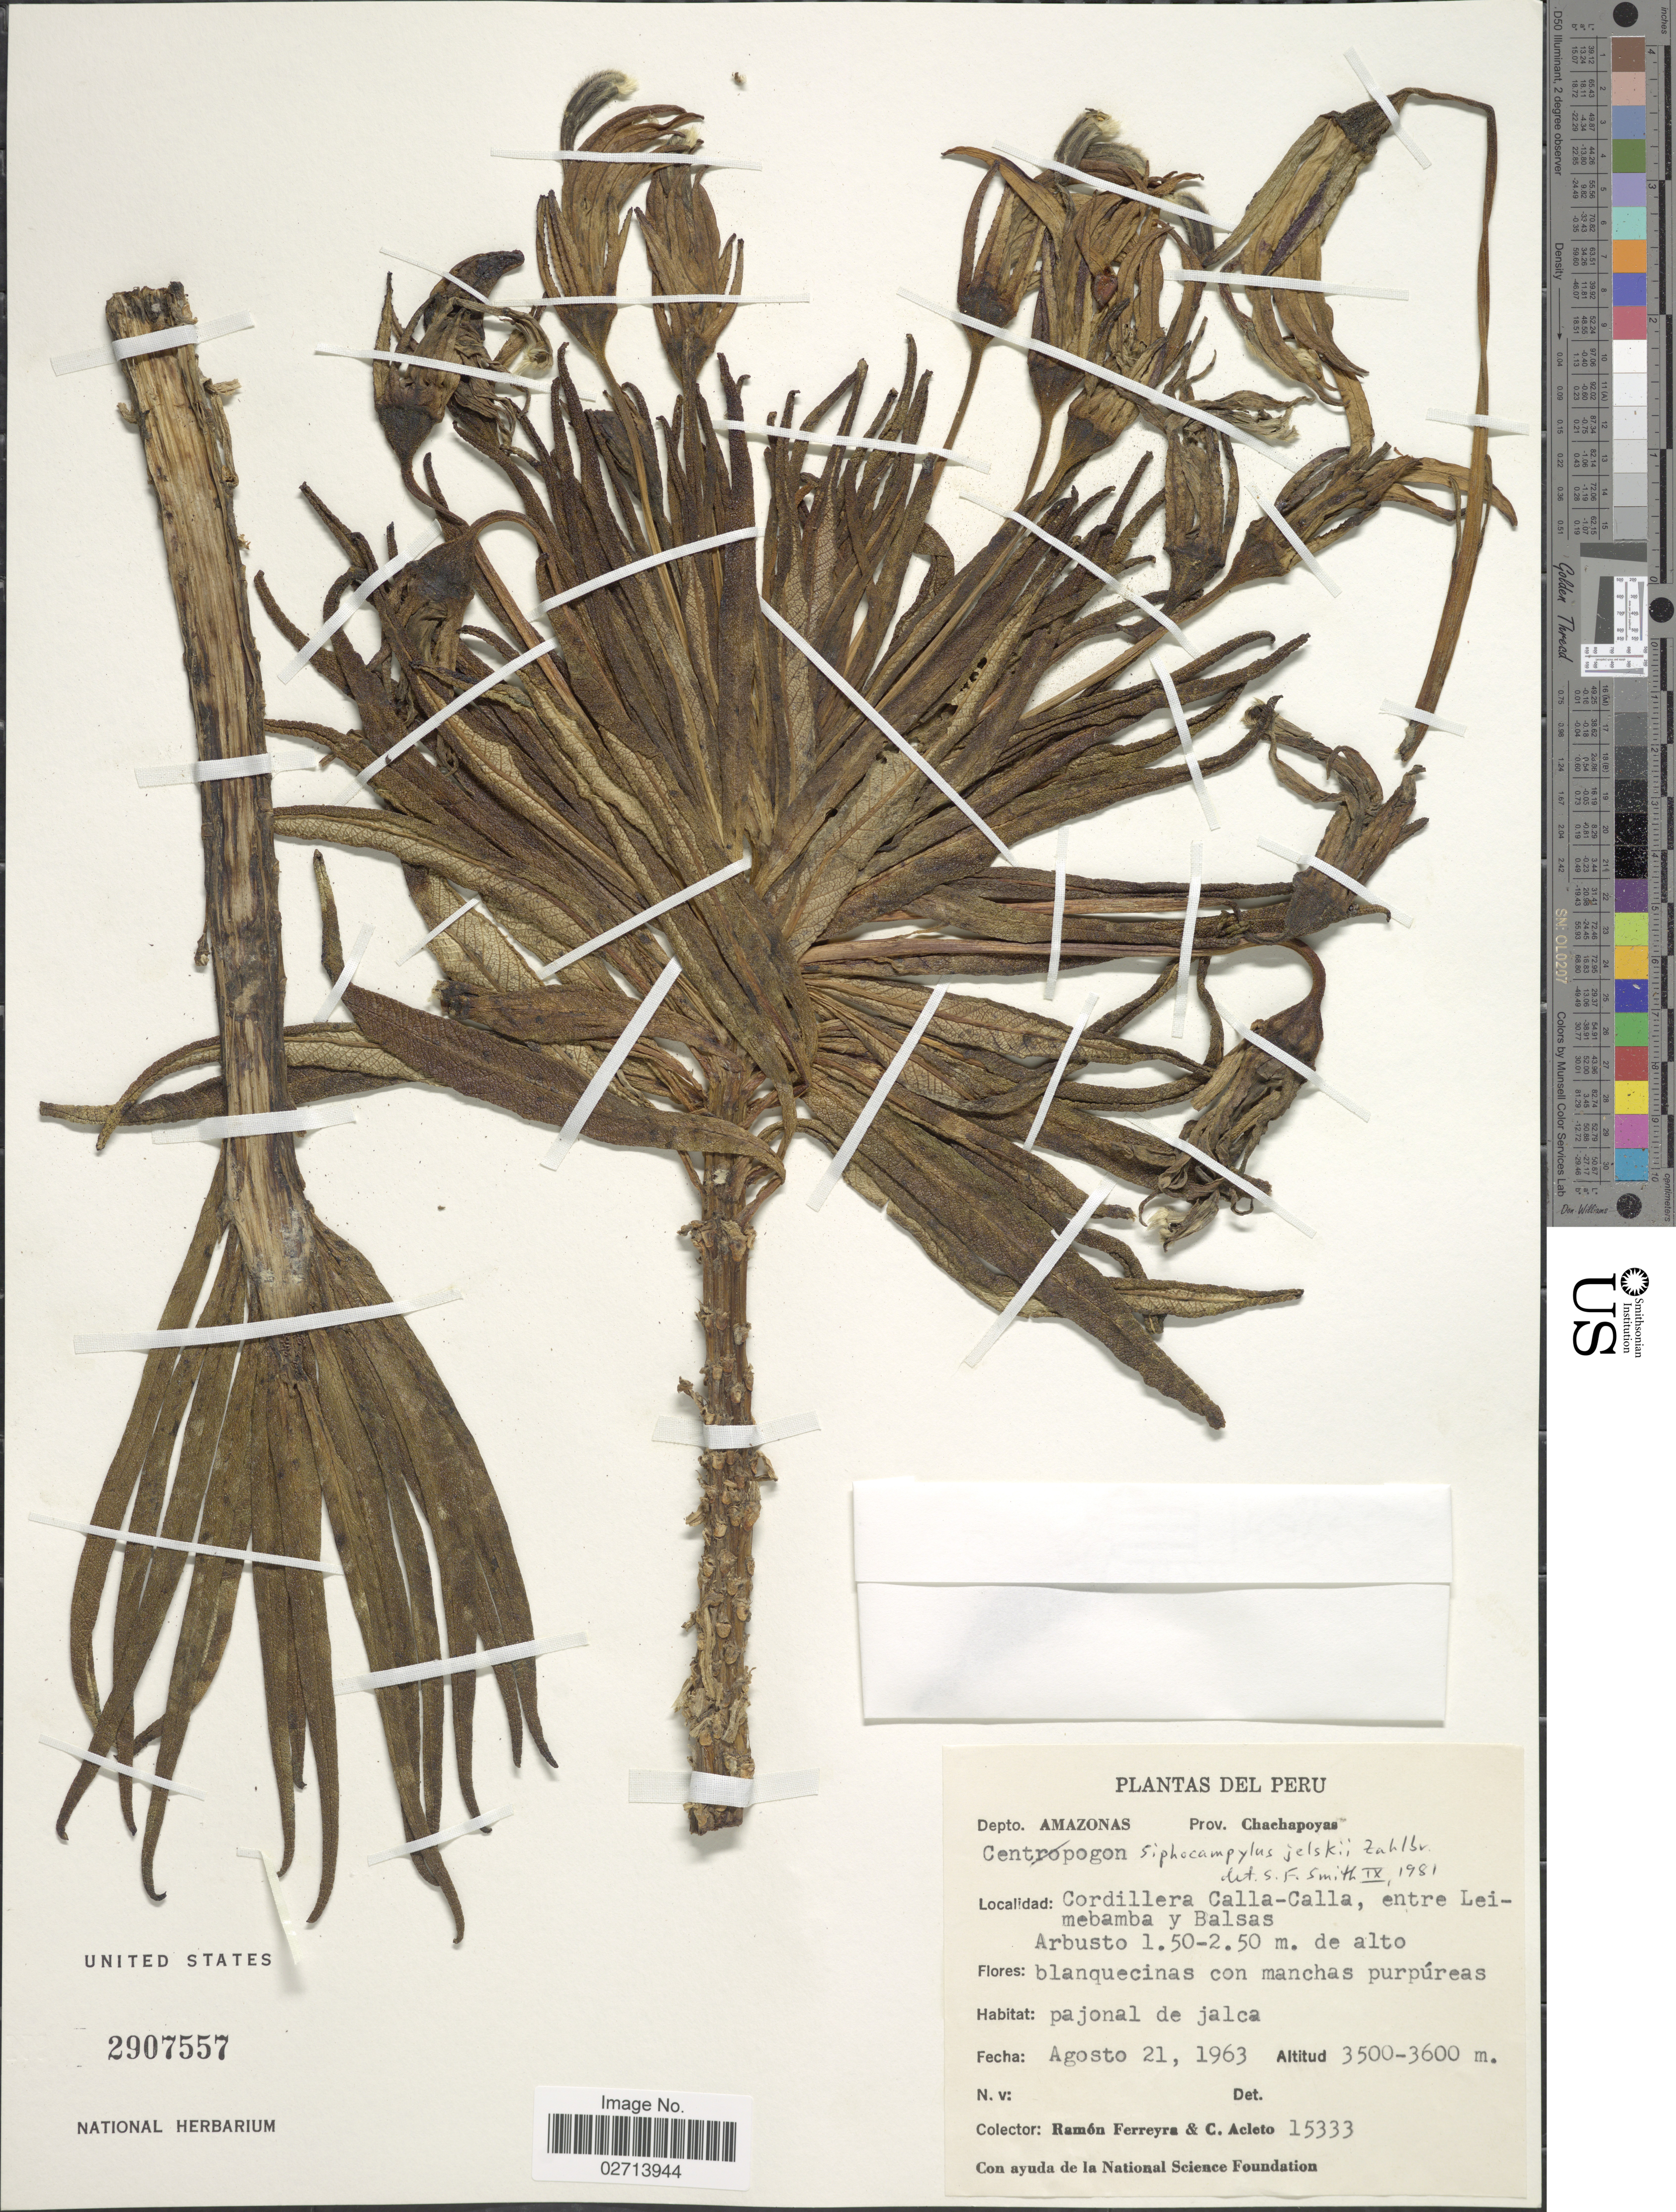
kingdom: Plantae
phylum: Tracheophyta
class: Magnoliopsida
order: Asterales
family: Campanulaceae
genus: Siphocampylus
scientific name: Siphocampylus jelskii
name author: Zahlbr.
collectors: R. A. Ferreyra & C. Acleto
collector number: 15333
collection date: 1963-08-21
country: Peru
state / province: Amazonas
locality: Prov. Chachapoyas. Cordillera Calla-Calla, entre Leimebamba y Balsas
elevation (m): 3500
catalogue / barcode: US 2907557